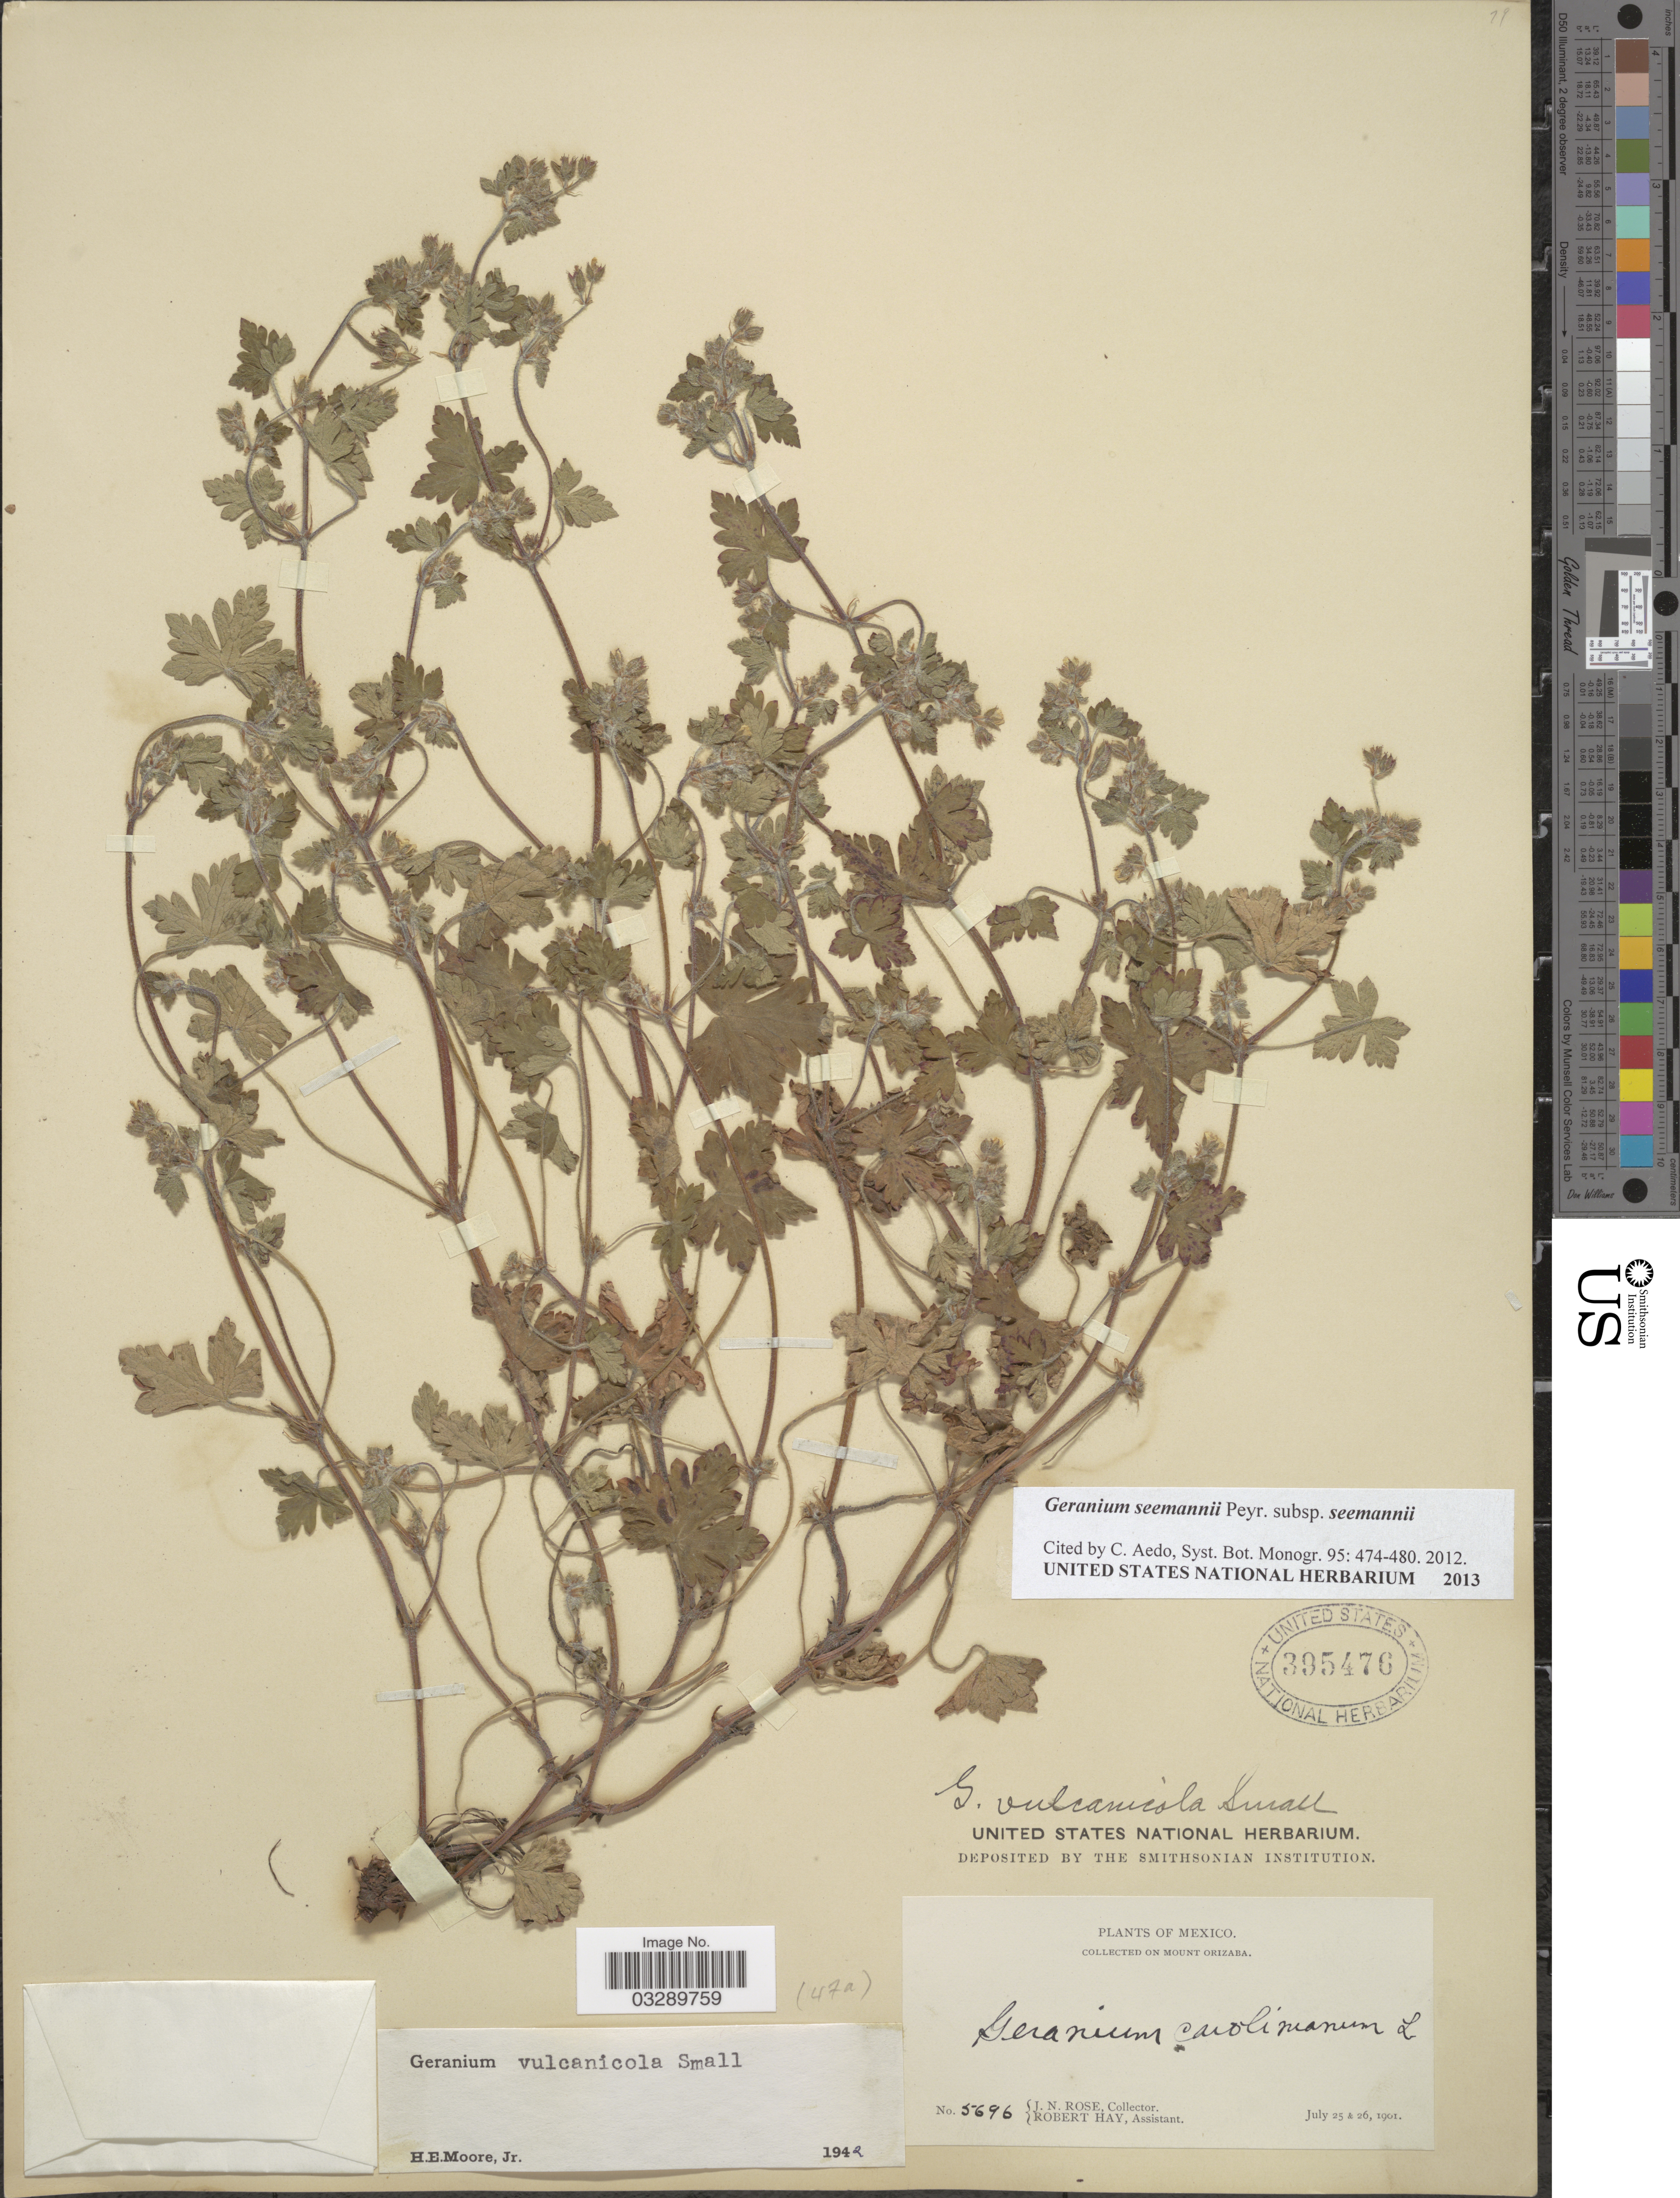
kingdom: Plantae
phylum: Tracheophyta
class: Magnoliopsida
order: Geraniales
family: Geraniaceae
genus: Geranium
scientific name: Geranium seemannii subsp. seemannii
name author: Peyr.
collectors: J. N. Rose & R. Hay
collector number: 5696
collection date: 1901-07-25/1901-07-26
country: Mexico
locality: On Mount Orizaba.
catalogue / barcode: US 395476